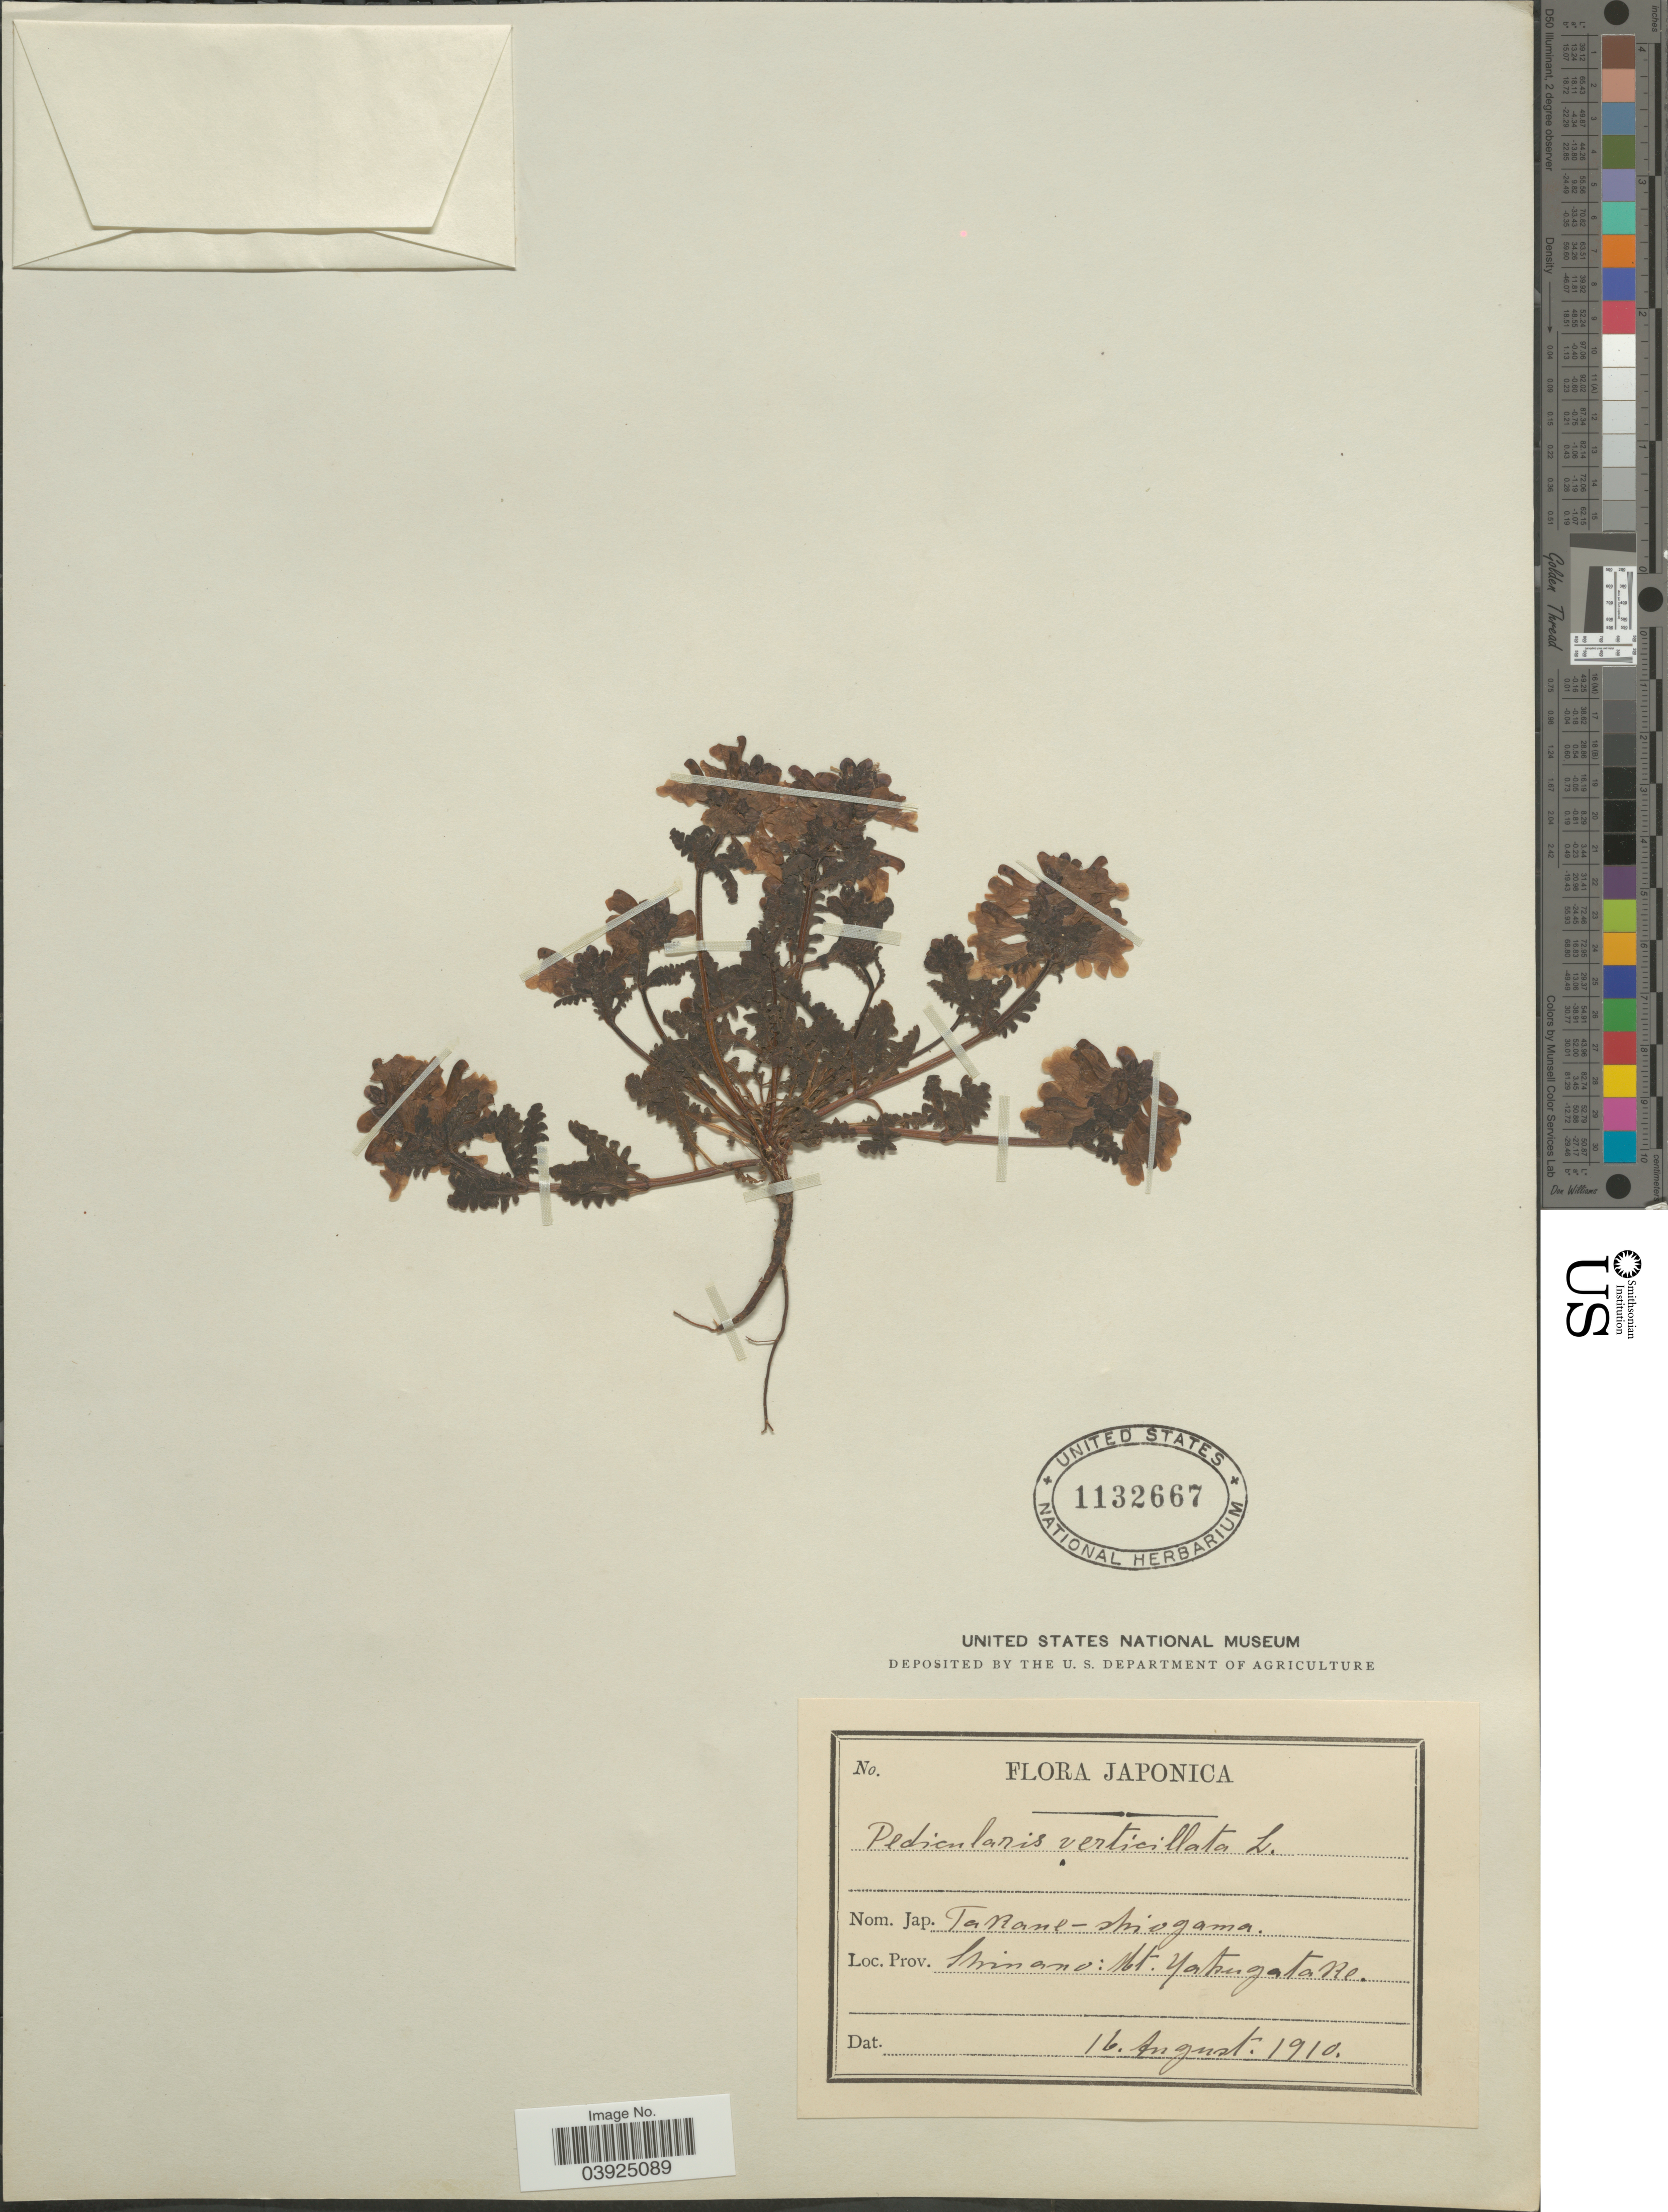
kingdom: Plantae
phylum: Tracheophyta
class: Magnoliopsida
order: Lamiales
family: Orobanchaceae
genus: Pedicularis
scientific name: Pedicularis verticillata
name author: L.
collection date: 1910-08-16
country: Japan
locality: Shinano: Mt. Yatsugatake.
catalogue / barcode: US 1132667